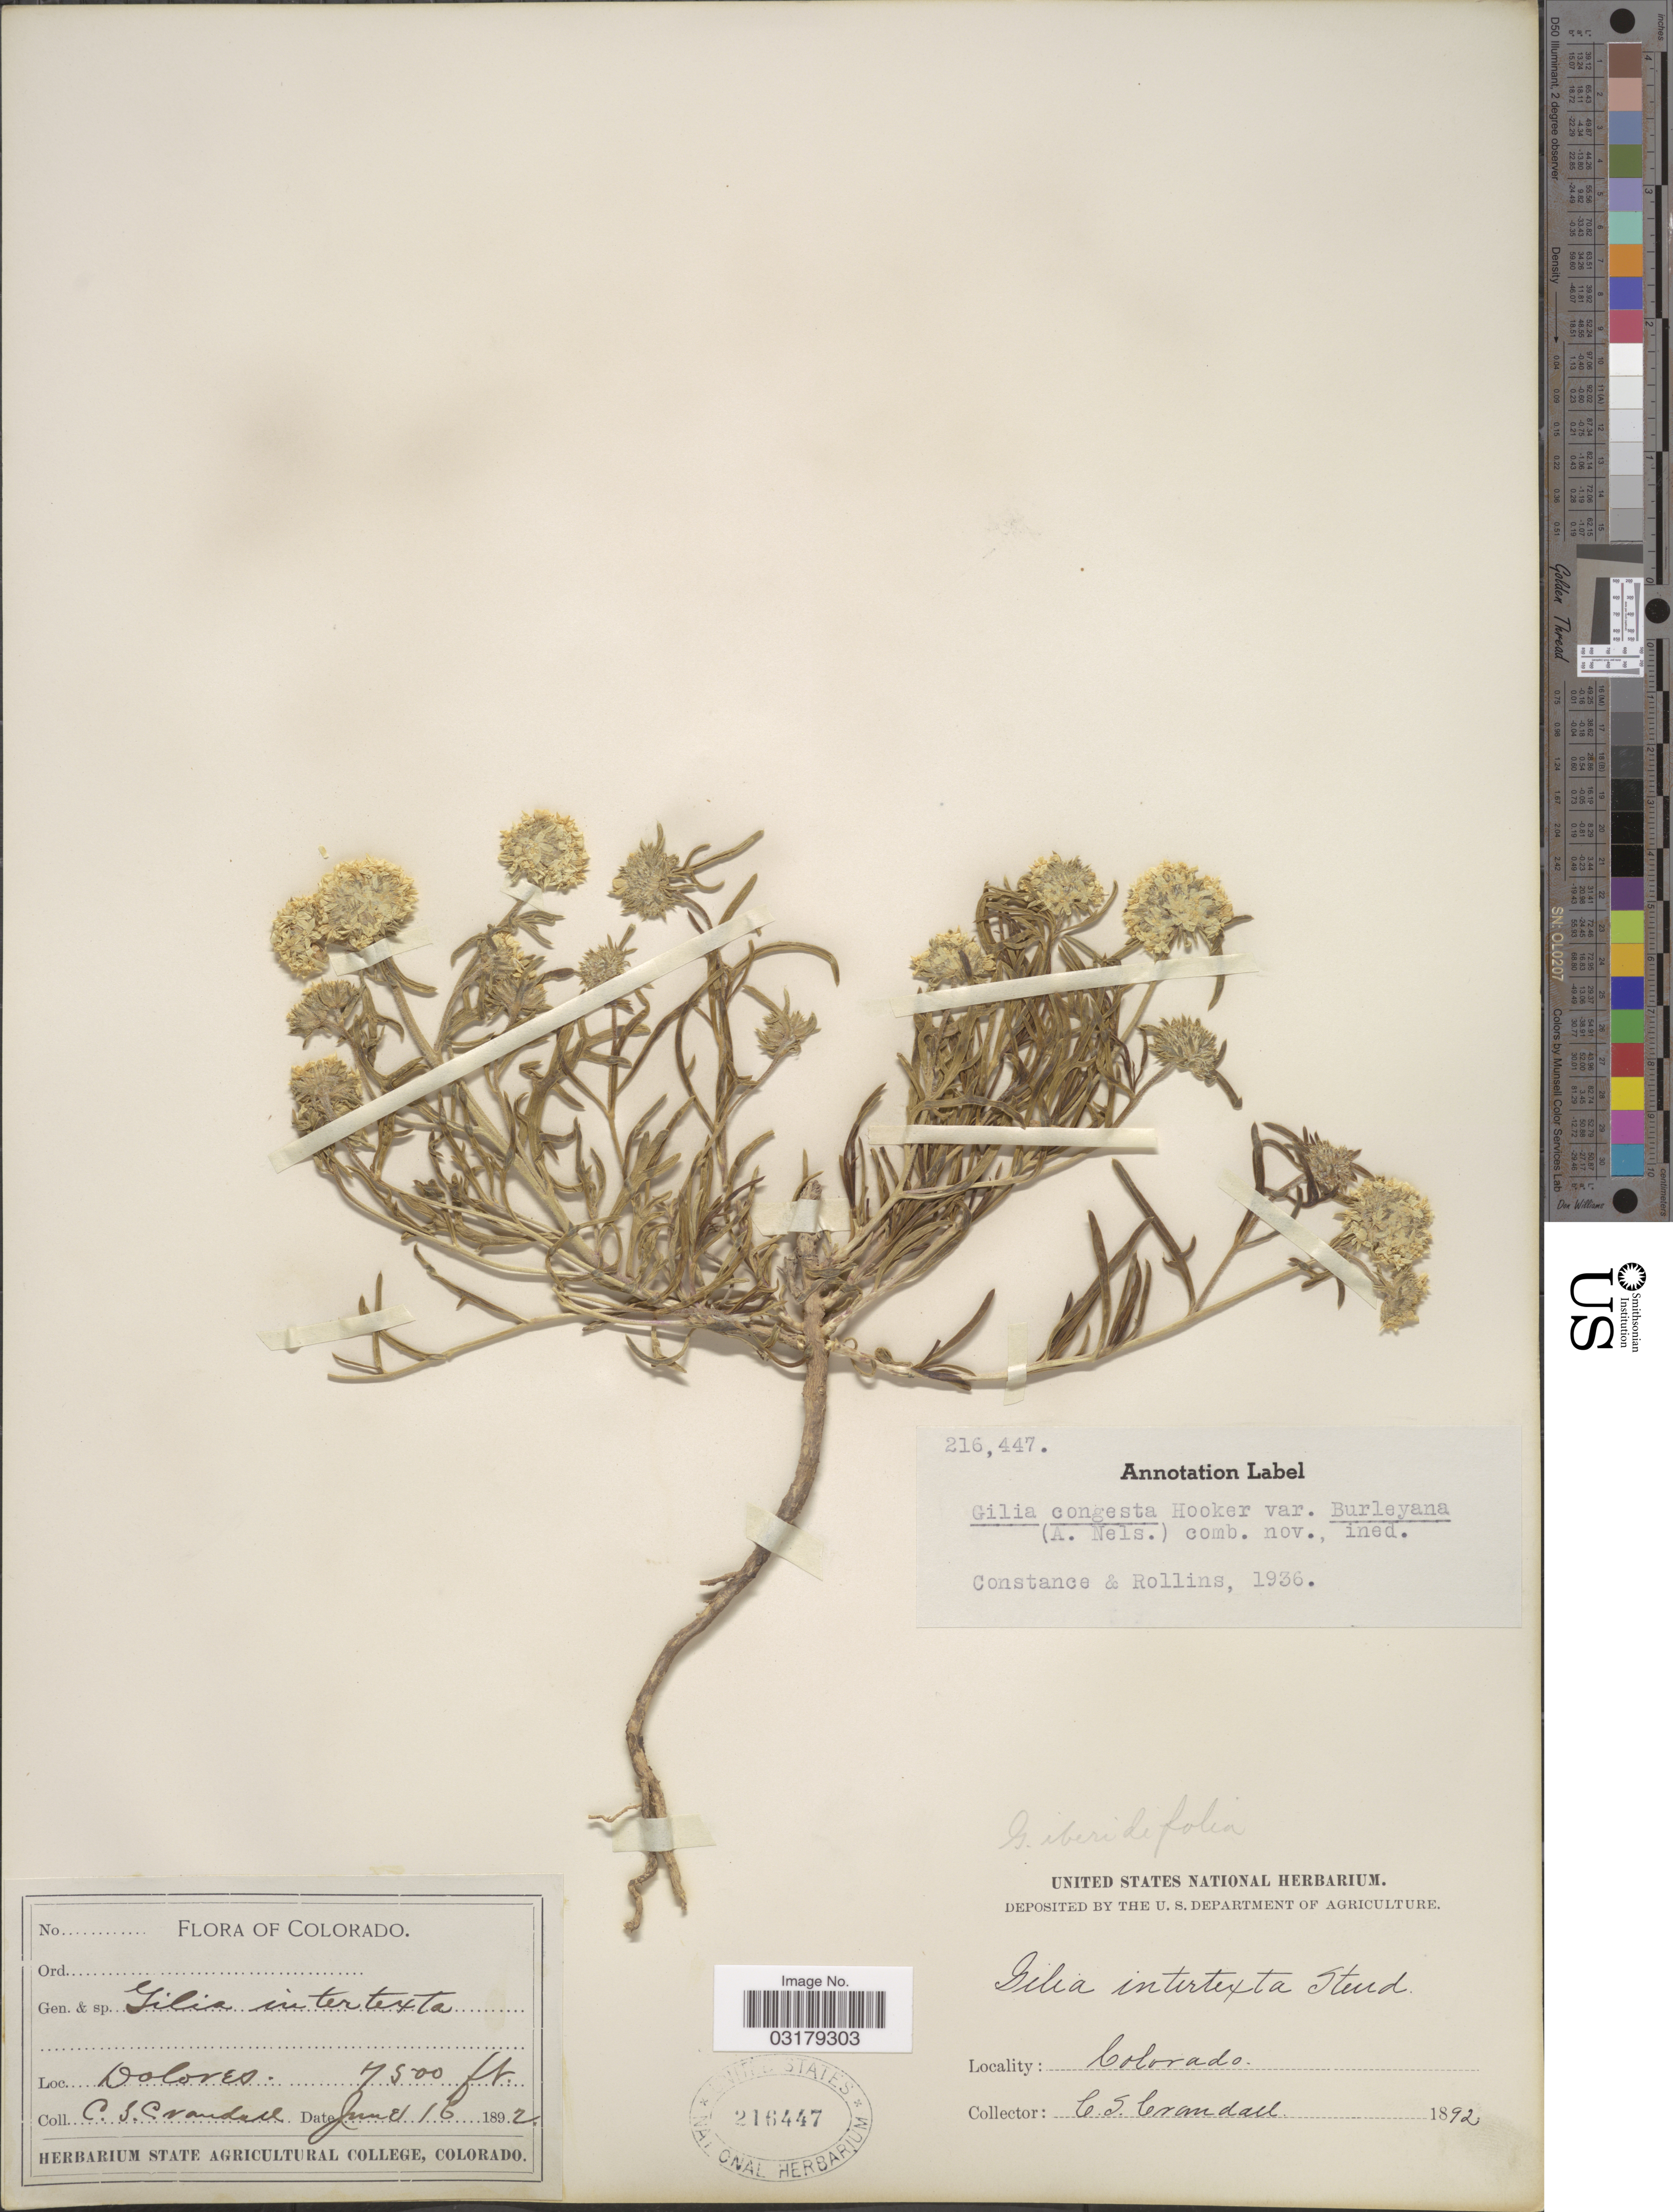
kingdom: Plantae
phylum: Tracheophyta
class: Magnoliopsida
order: Ericales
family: Polemoniaceae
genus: Ipomopsis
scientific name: Ipomopsis congesta subsp. frutescens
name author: (Rydb.) A.G. Day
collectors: C. Crandall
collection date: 1892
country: United States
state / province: Colorado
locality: Dolores. Colorado.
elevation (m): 2286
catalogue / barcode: US 216447